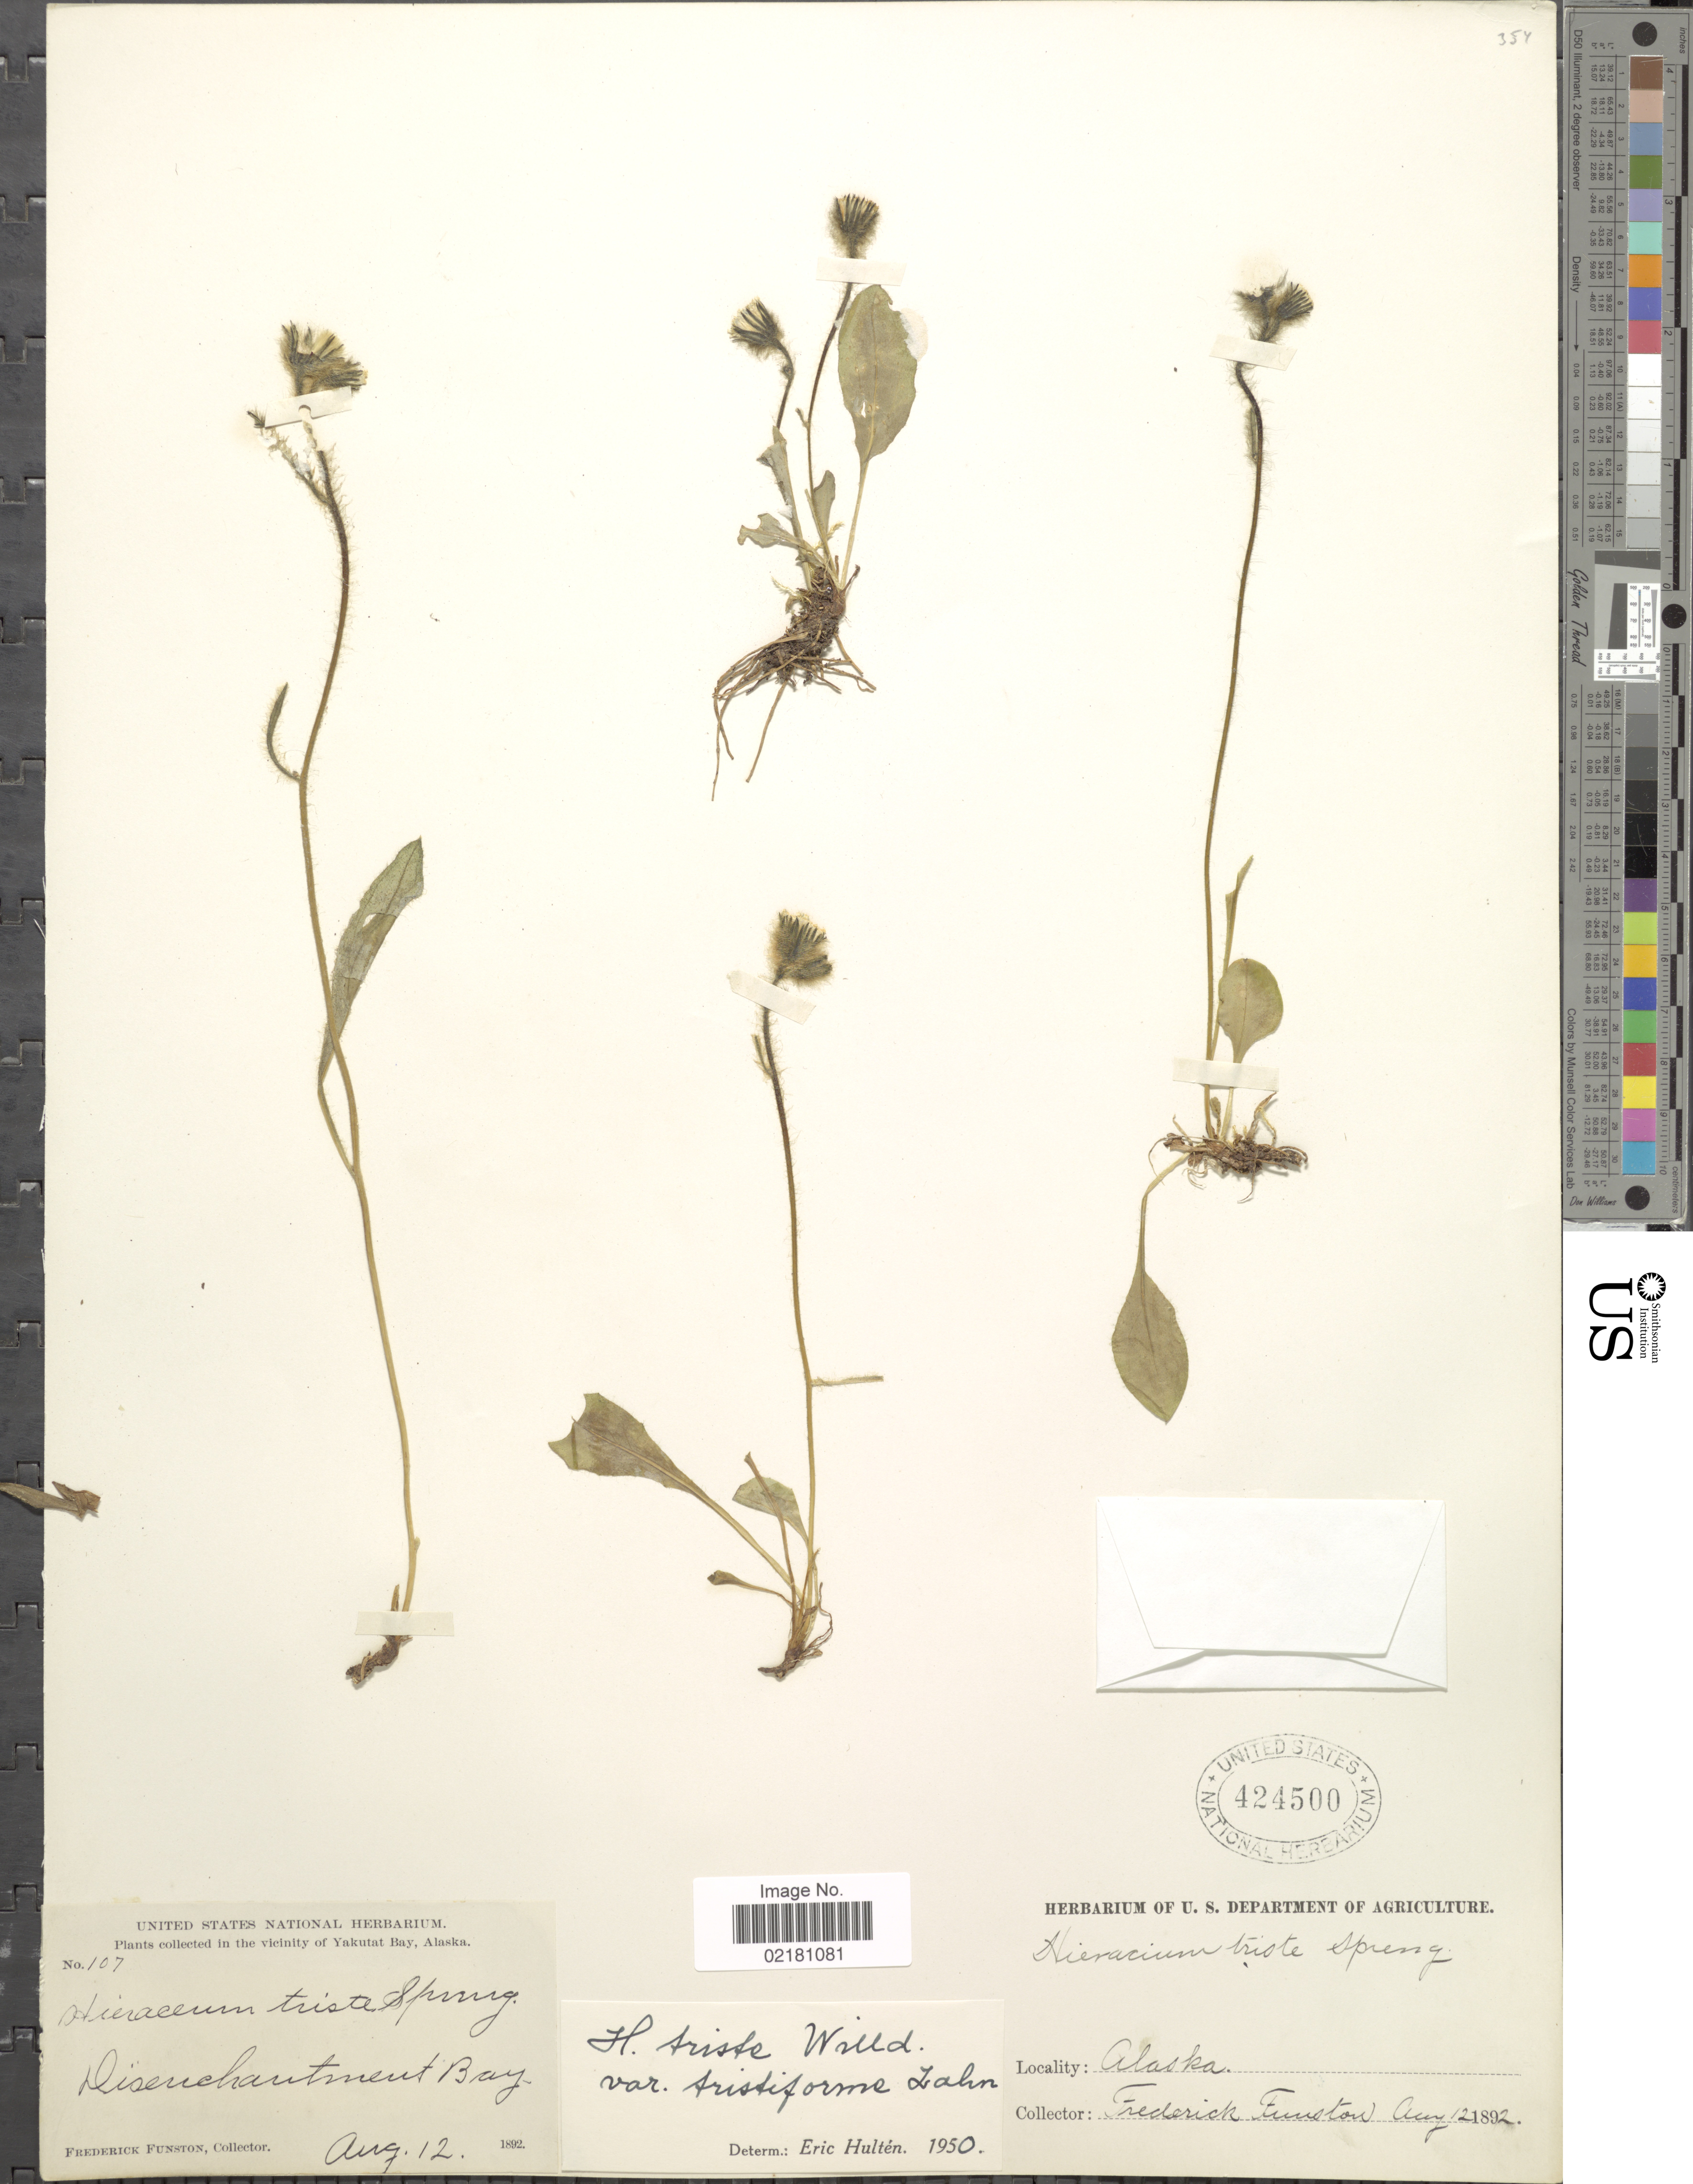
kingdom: Plantae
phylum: Tracheophyta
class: Magnoliopsida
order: Asterales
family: Asteraceae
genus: Hieracium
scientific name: Hieracium triste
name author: Willd. ex Spreng.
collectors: F. Funston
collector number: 107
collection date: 1892-08-12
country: United States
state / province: Alaska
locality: In the vicinity of Yakutat Bay, Alaska. Disenchantment Bay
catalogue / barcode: US 424500